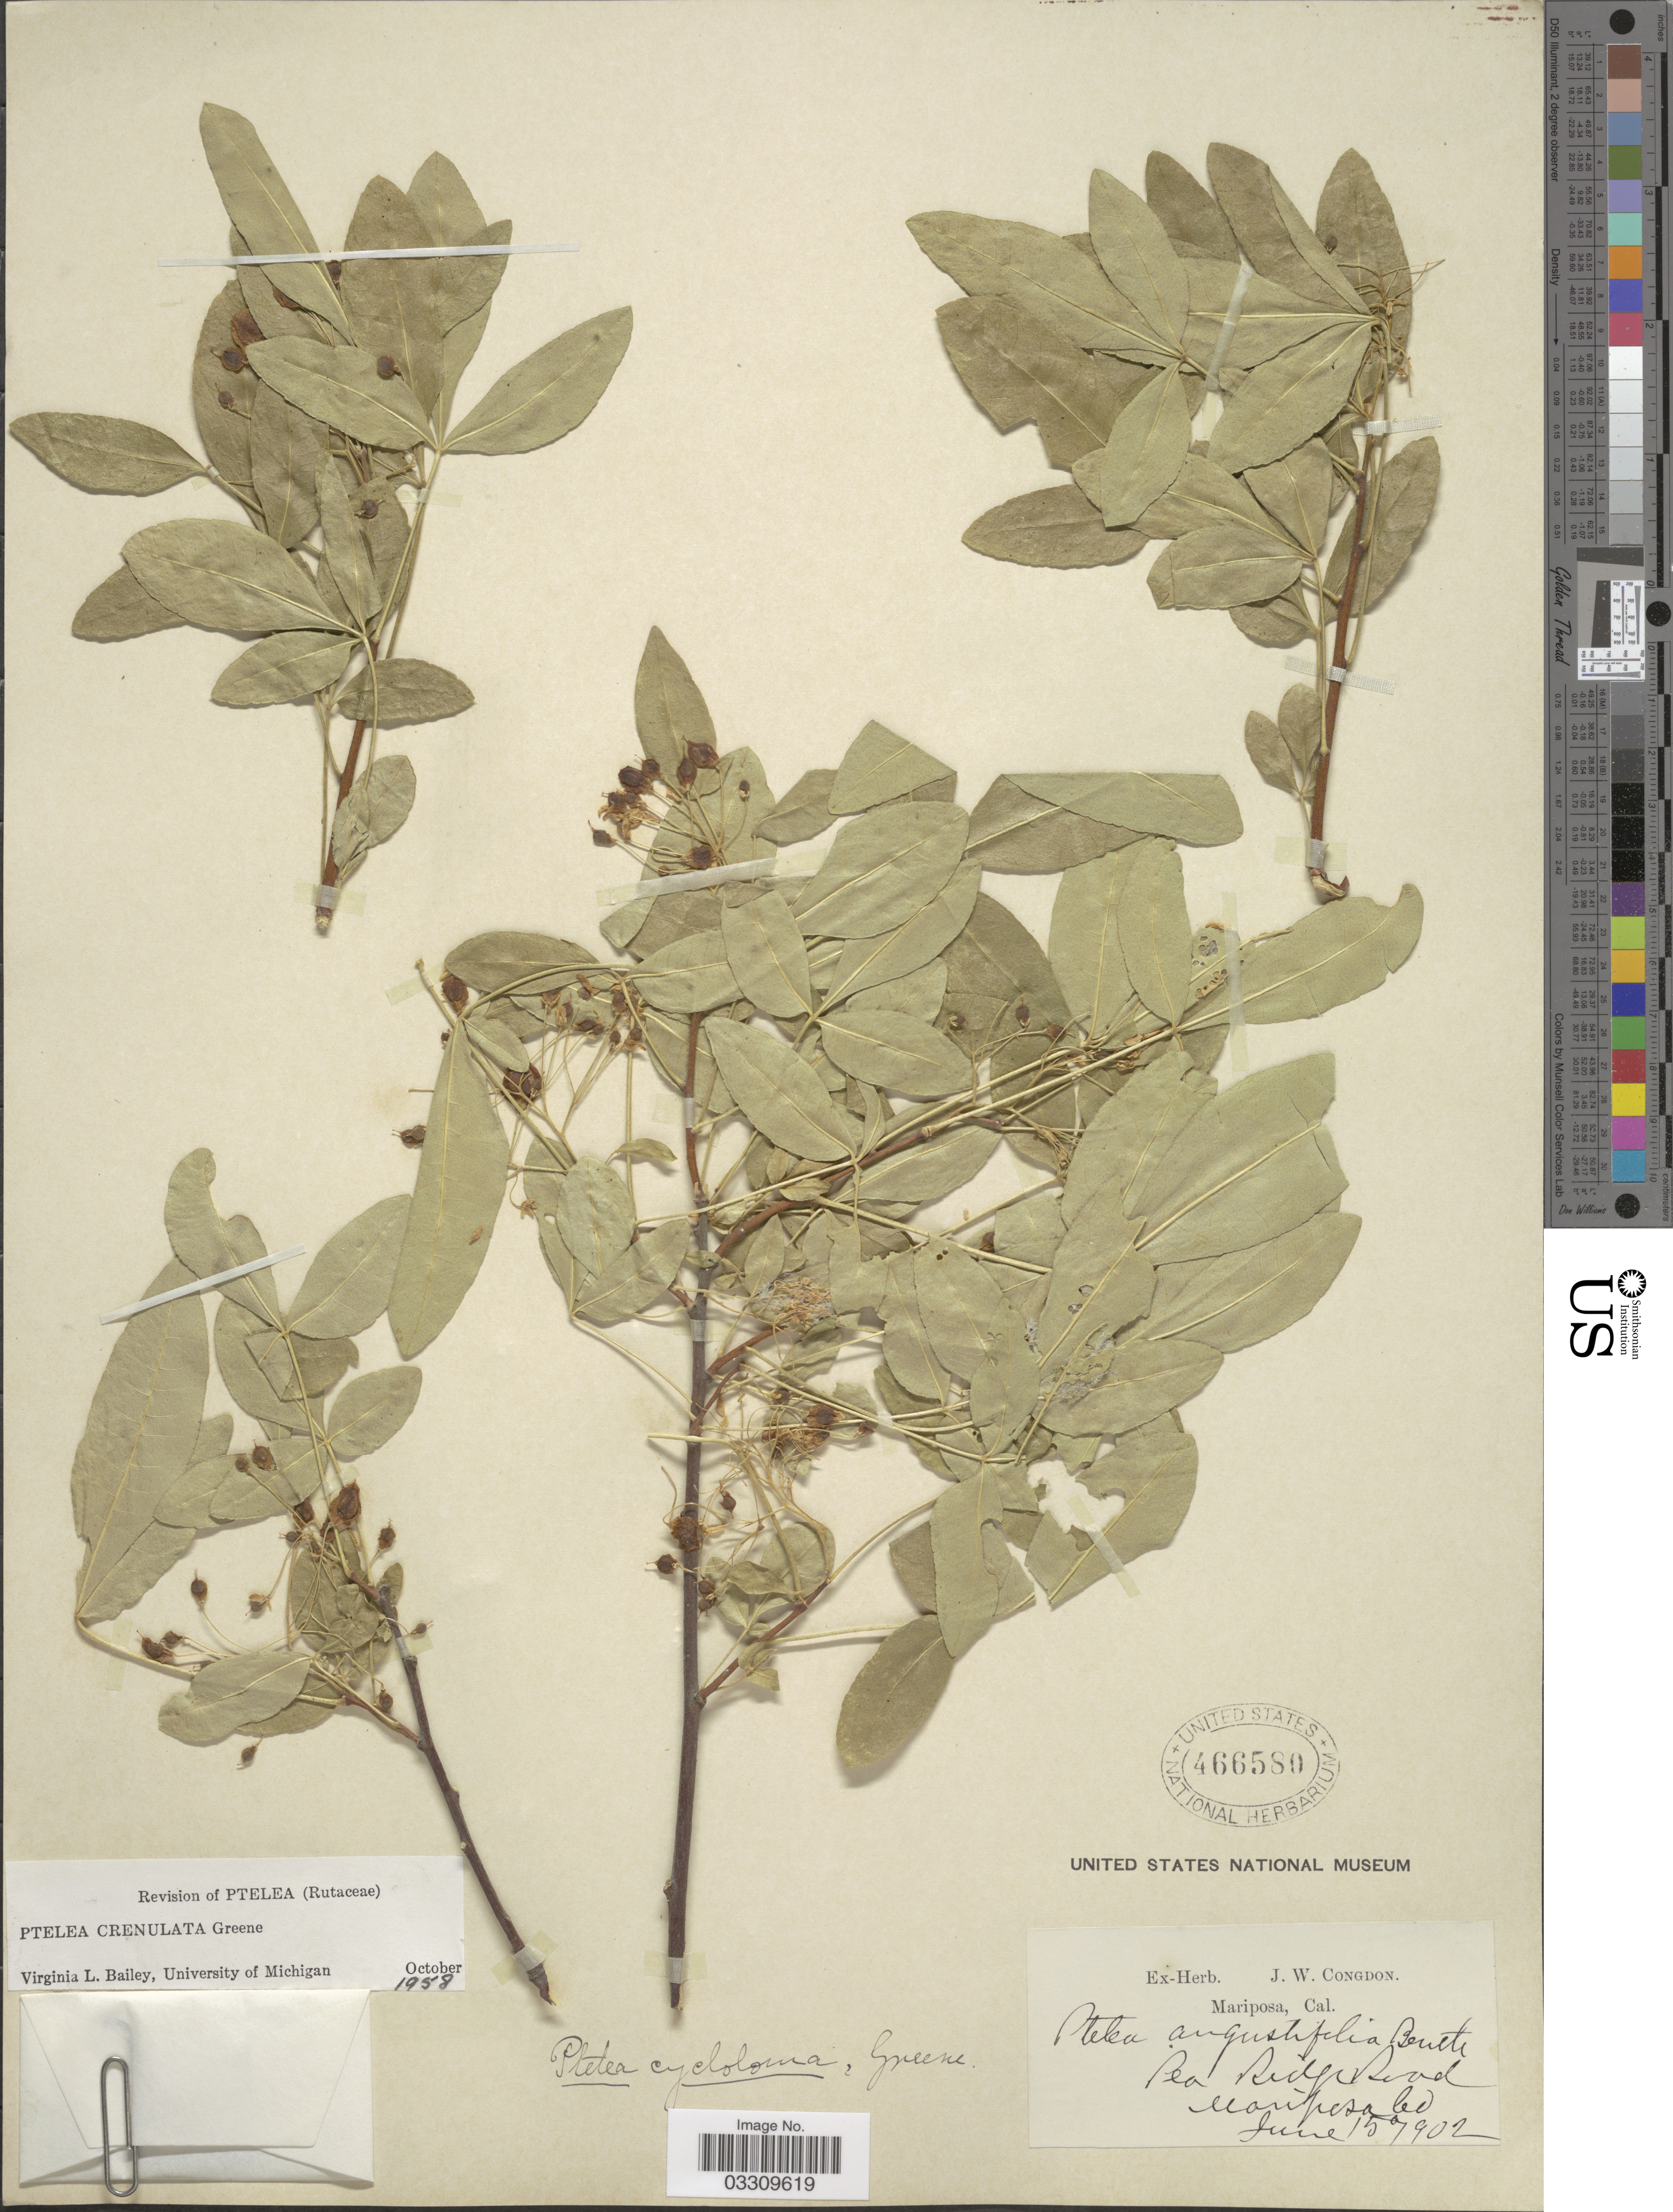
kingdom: Plantae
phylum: Tracheophyta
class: Magnoliopsida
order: Sapindales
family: Rutaceae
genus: Ptelea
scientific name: Ptelea crenulata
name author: Greene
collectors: ex herb. J. W. Congdon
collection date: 1902-06-15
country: United States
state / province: California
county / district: Mariposa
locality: Mariposa, Pea Ridge Road, Mariposa Co.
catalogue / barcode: US 466580